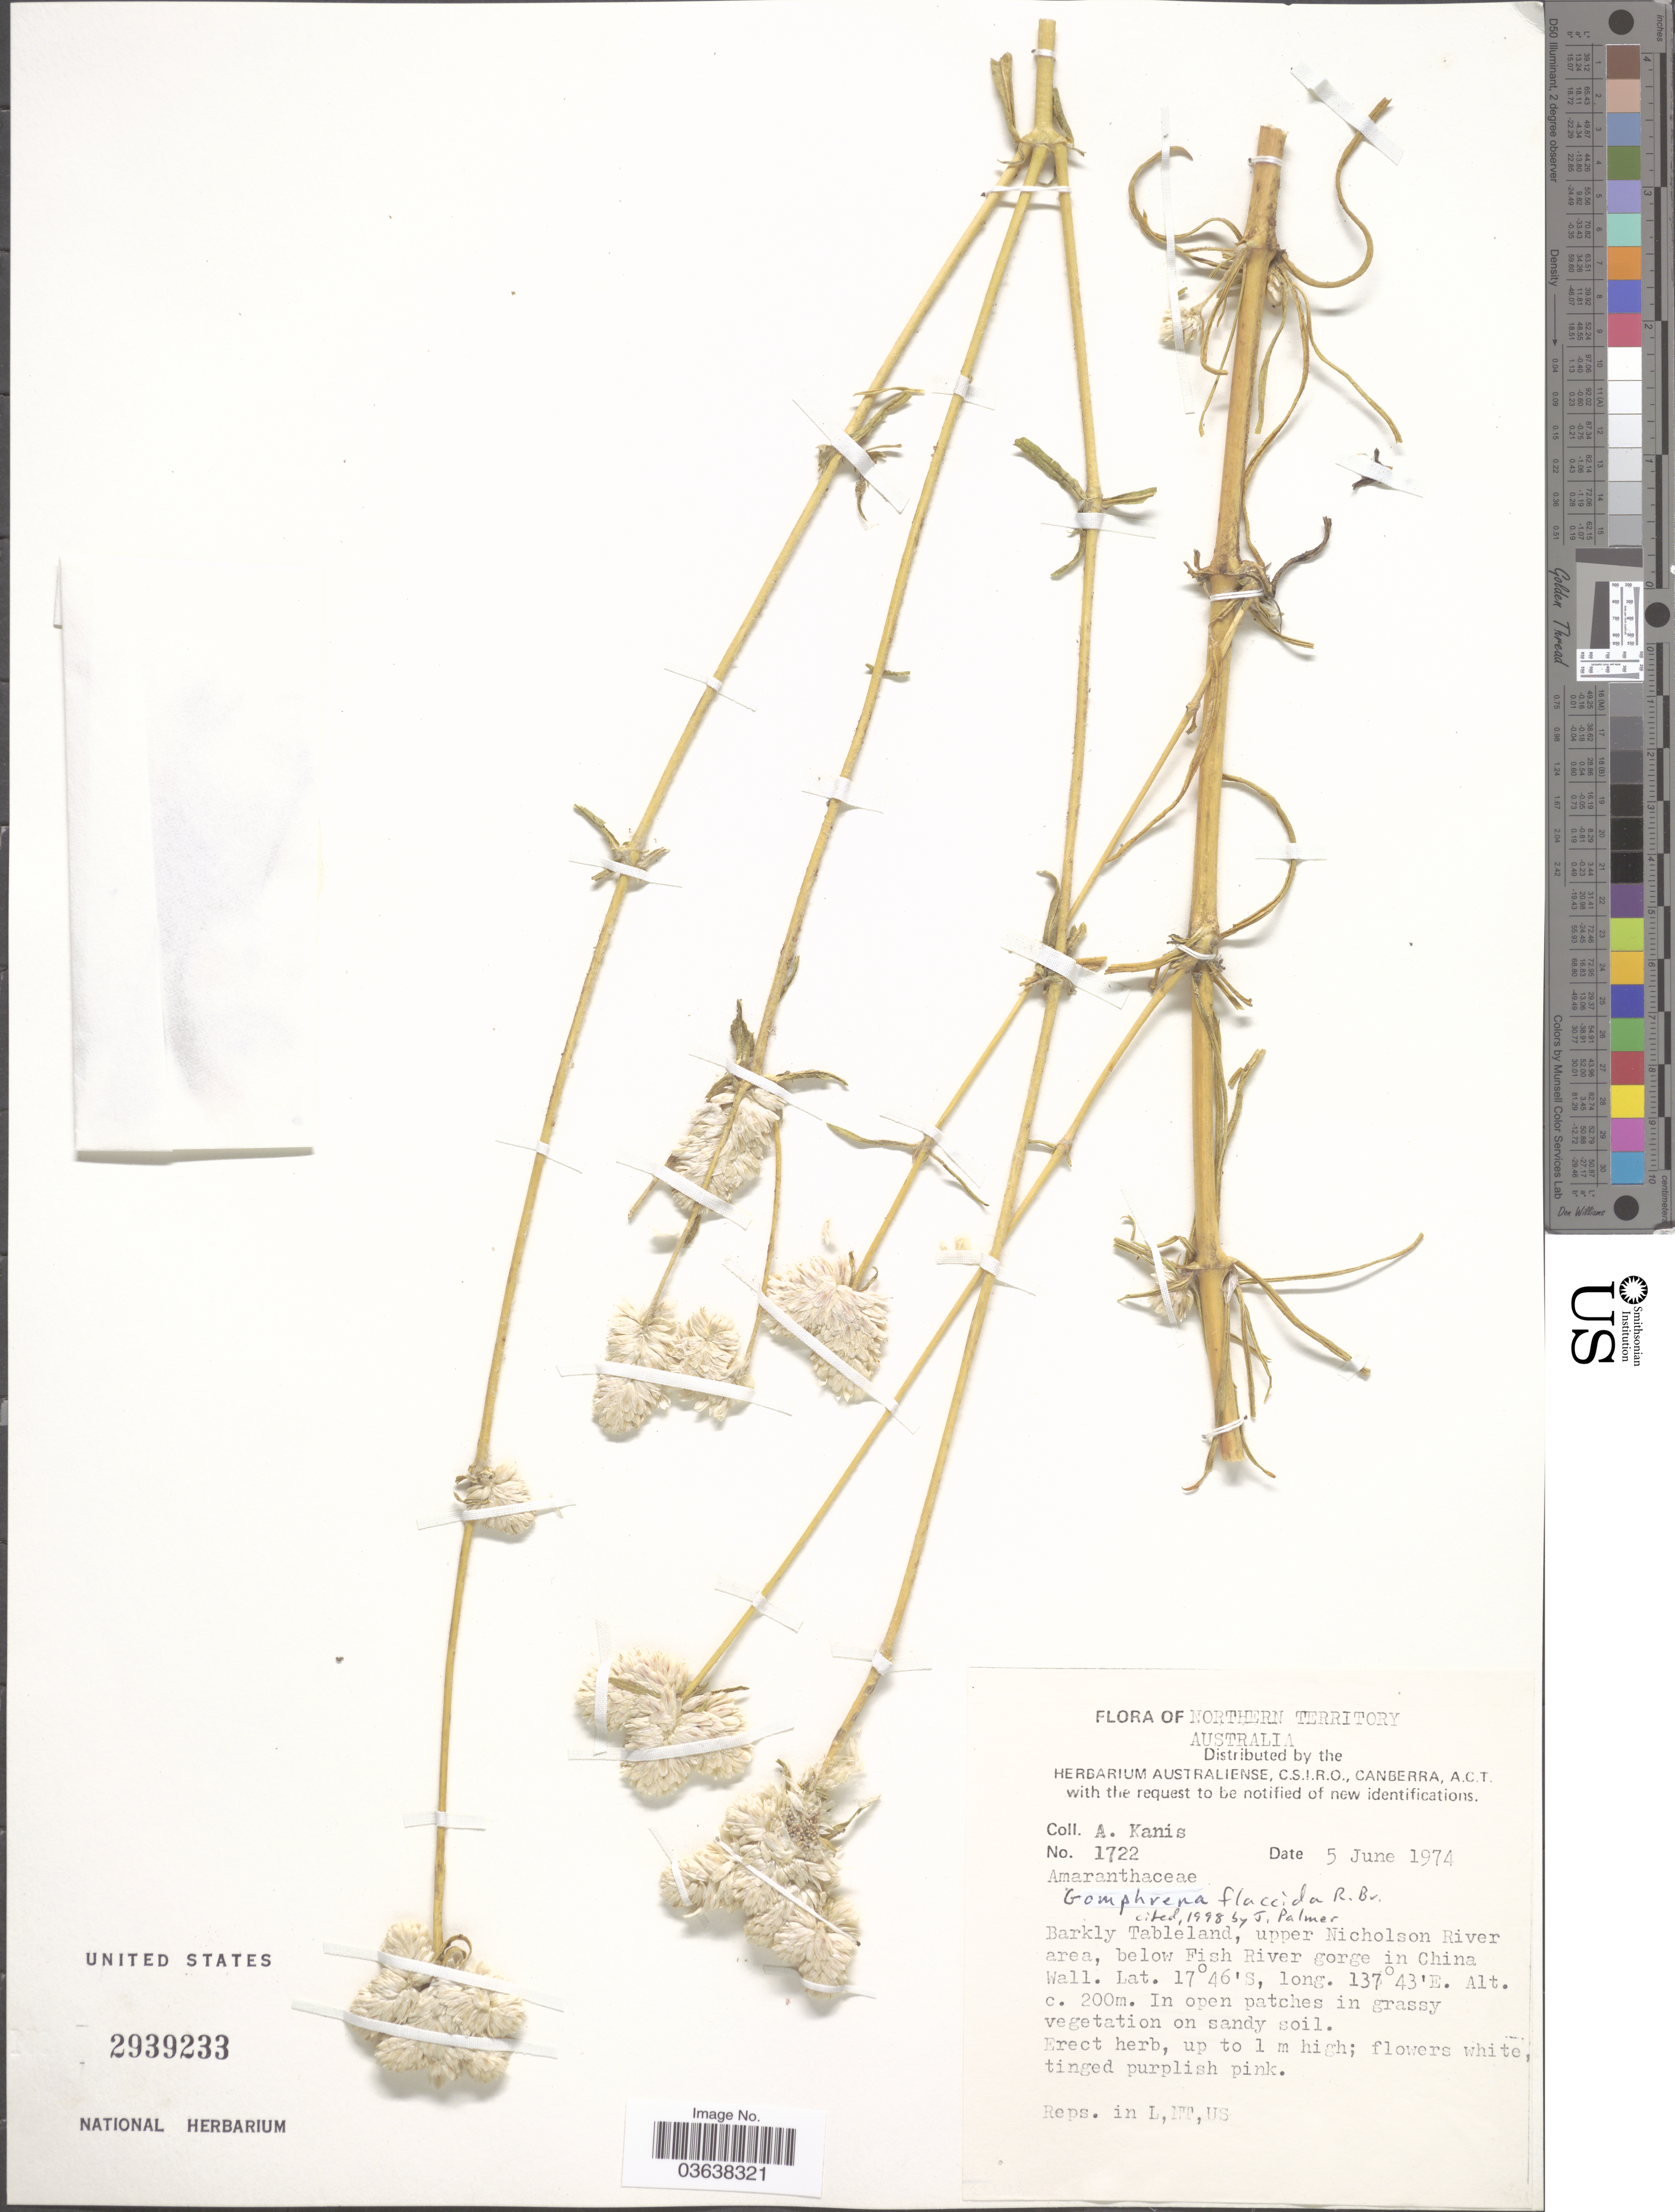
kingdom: Plantae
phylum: Tracheophyta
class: Magnoliopsida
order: Caryophyllales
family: Amaranthaceae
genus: Gomphrena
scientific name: Gomphrena flaccida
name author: R. Br.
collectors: A. Kanis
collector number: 1722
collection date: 1974-06-05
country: Australia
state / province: Northern Territory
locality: Barkly Tableland, upper Nicholson River area, below Fish River gorge in China Wall.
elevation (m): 200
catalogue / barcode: US 2939233